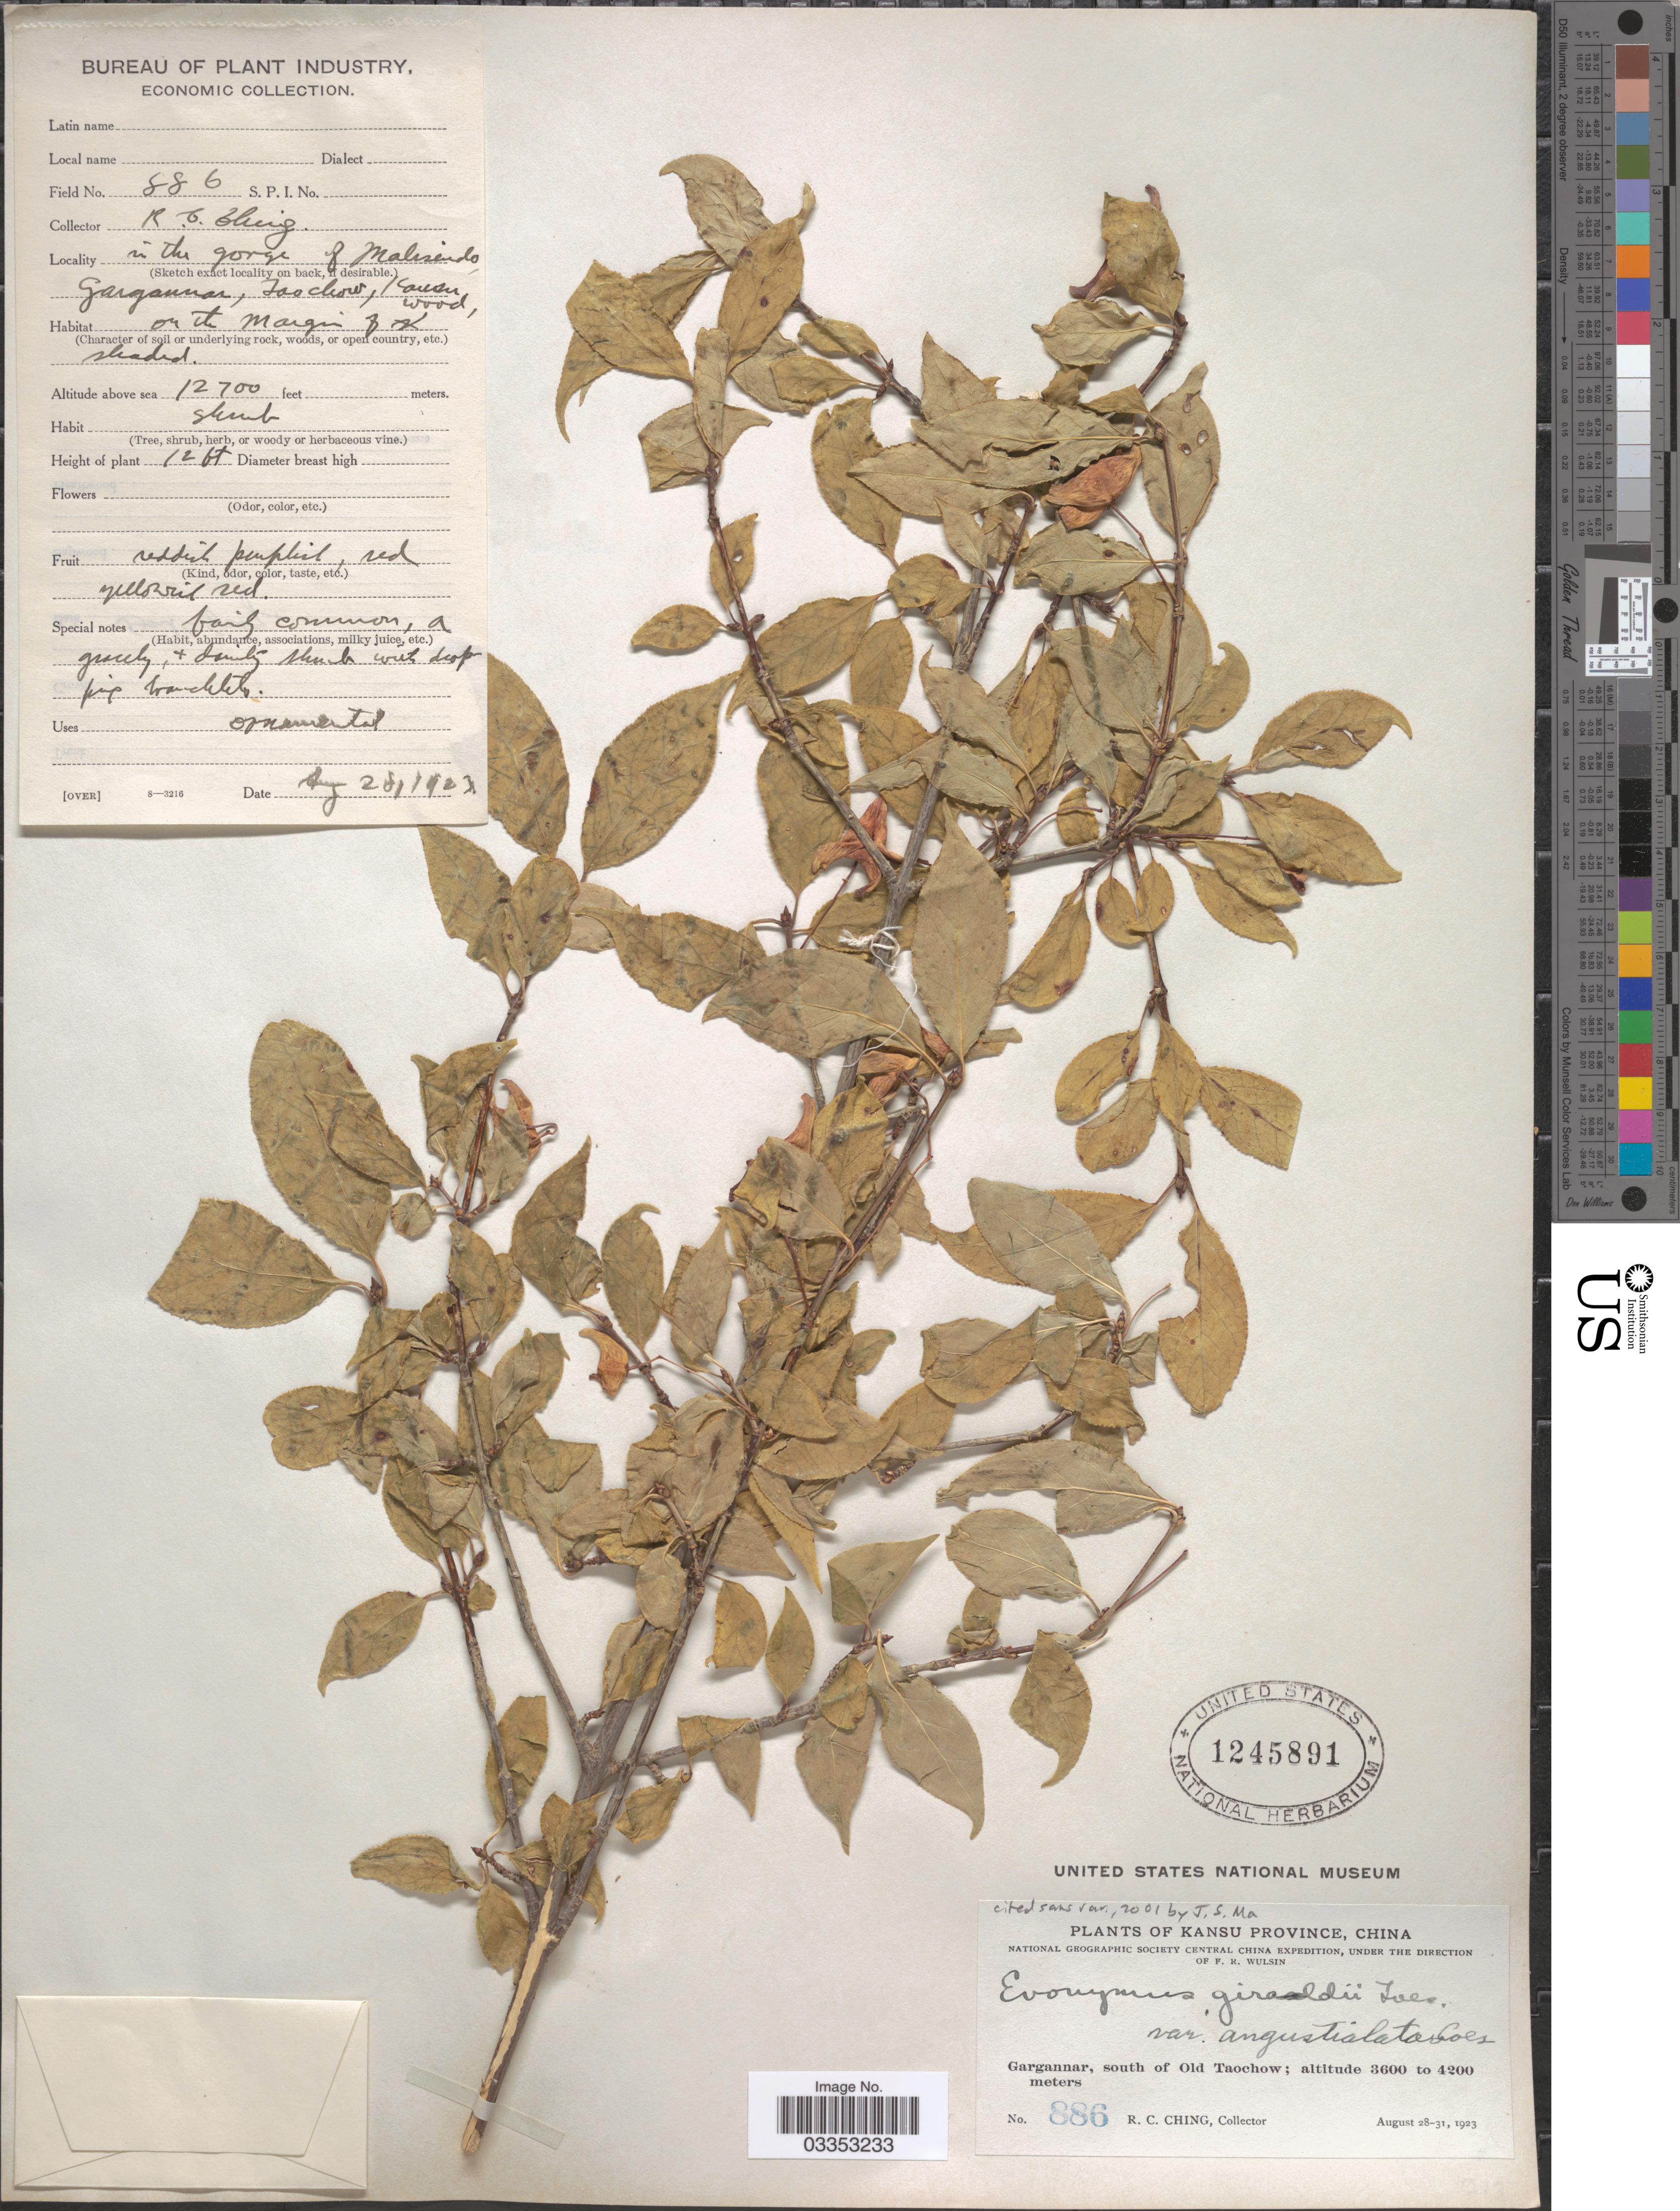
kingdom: Plantae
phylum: Tracheophyta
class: Magnoliopsida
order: Celastrales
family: Celastraceae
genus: Euonymus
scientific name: Euonymus giraldii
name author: Loes. ex Diels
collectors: R. C. Ching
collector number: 886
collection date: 1923-08-28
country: China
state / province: Gansu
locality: In the gorge of Malisendo. Gargannar, south of Old Taochow.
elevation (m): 3871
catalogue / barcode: US 1245891